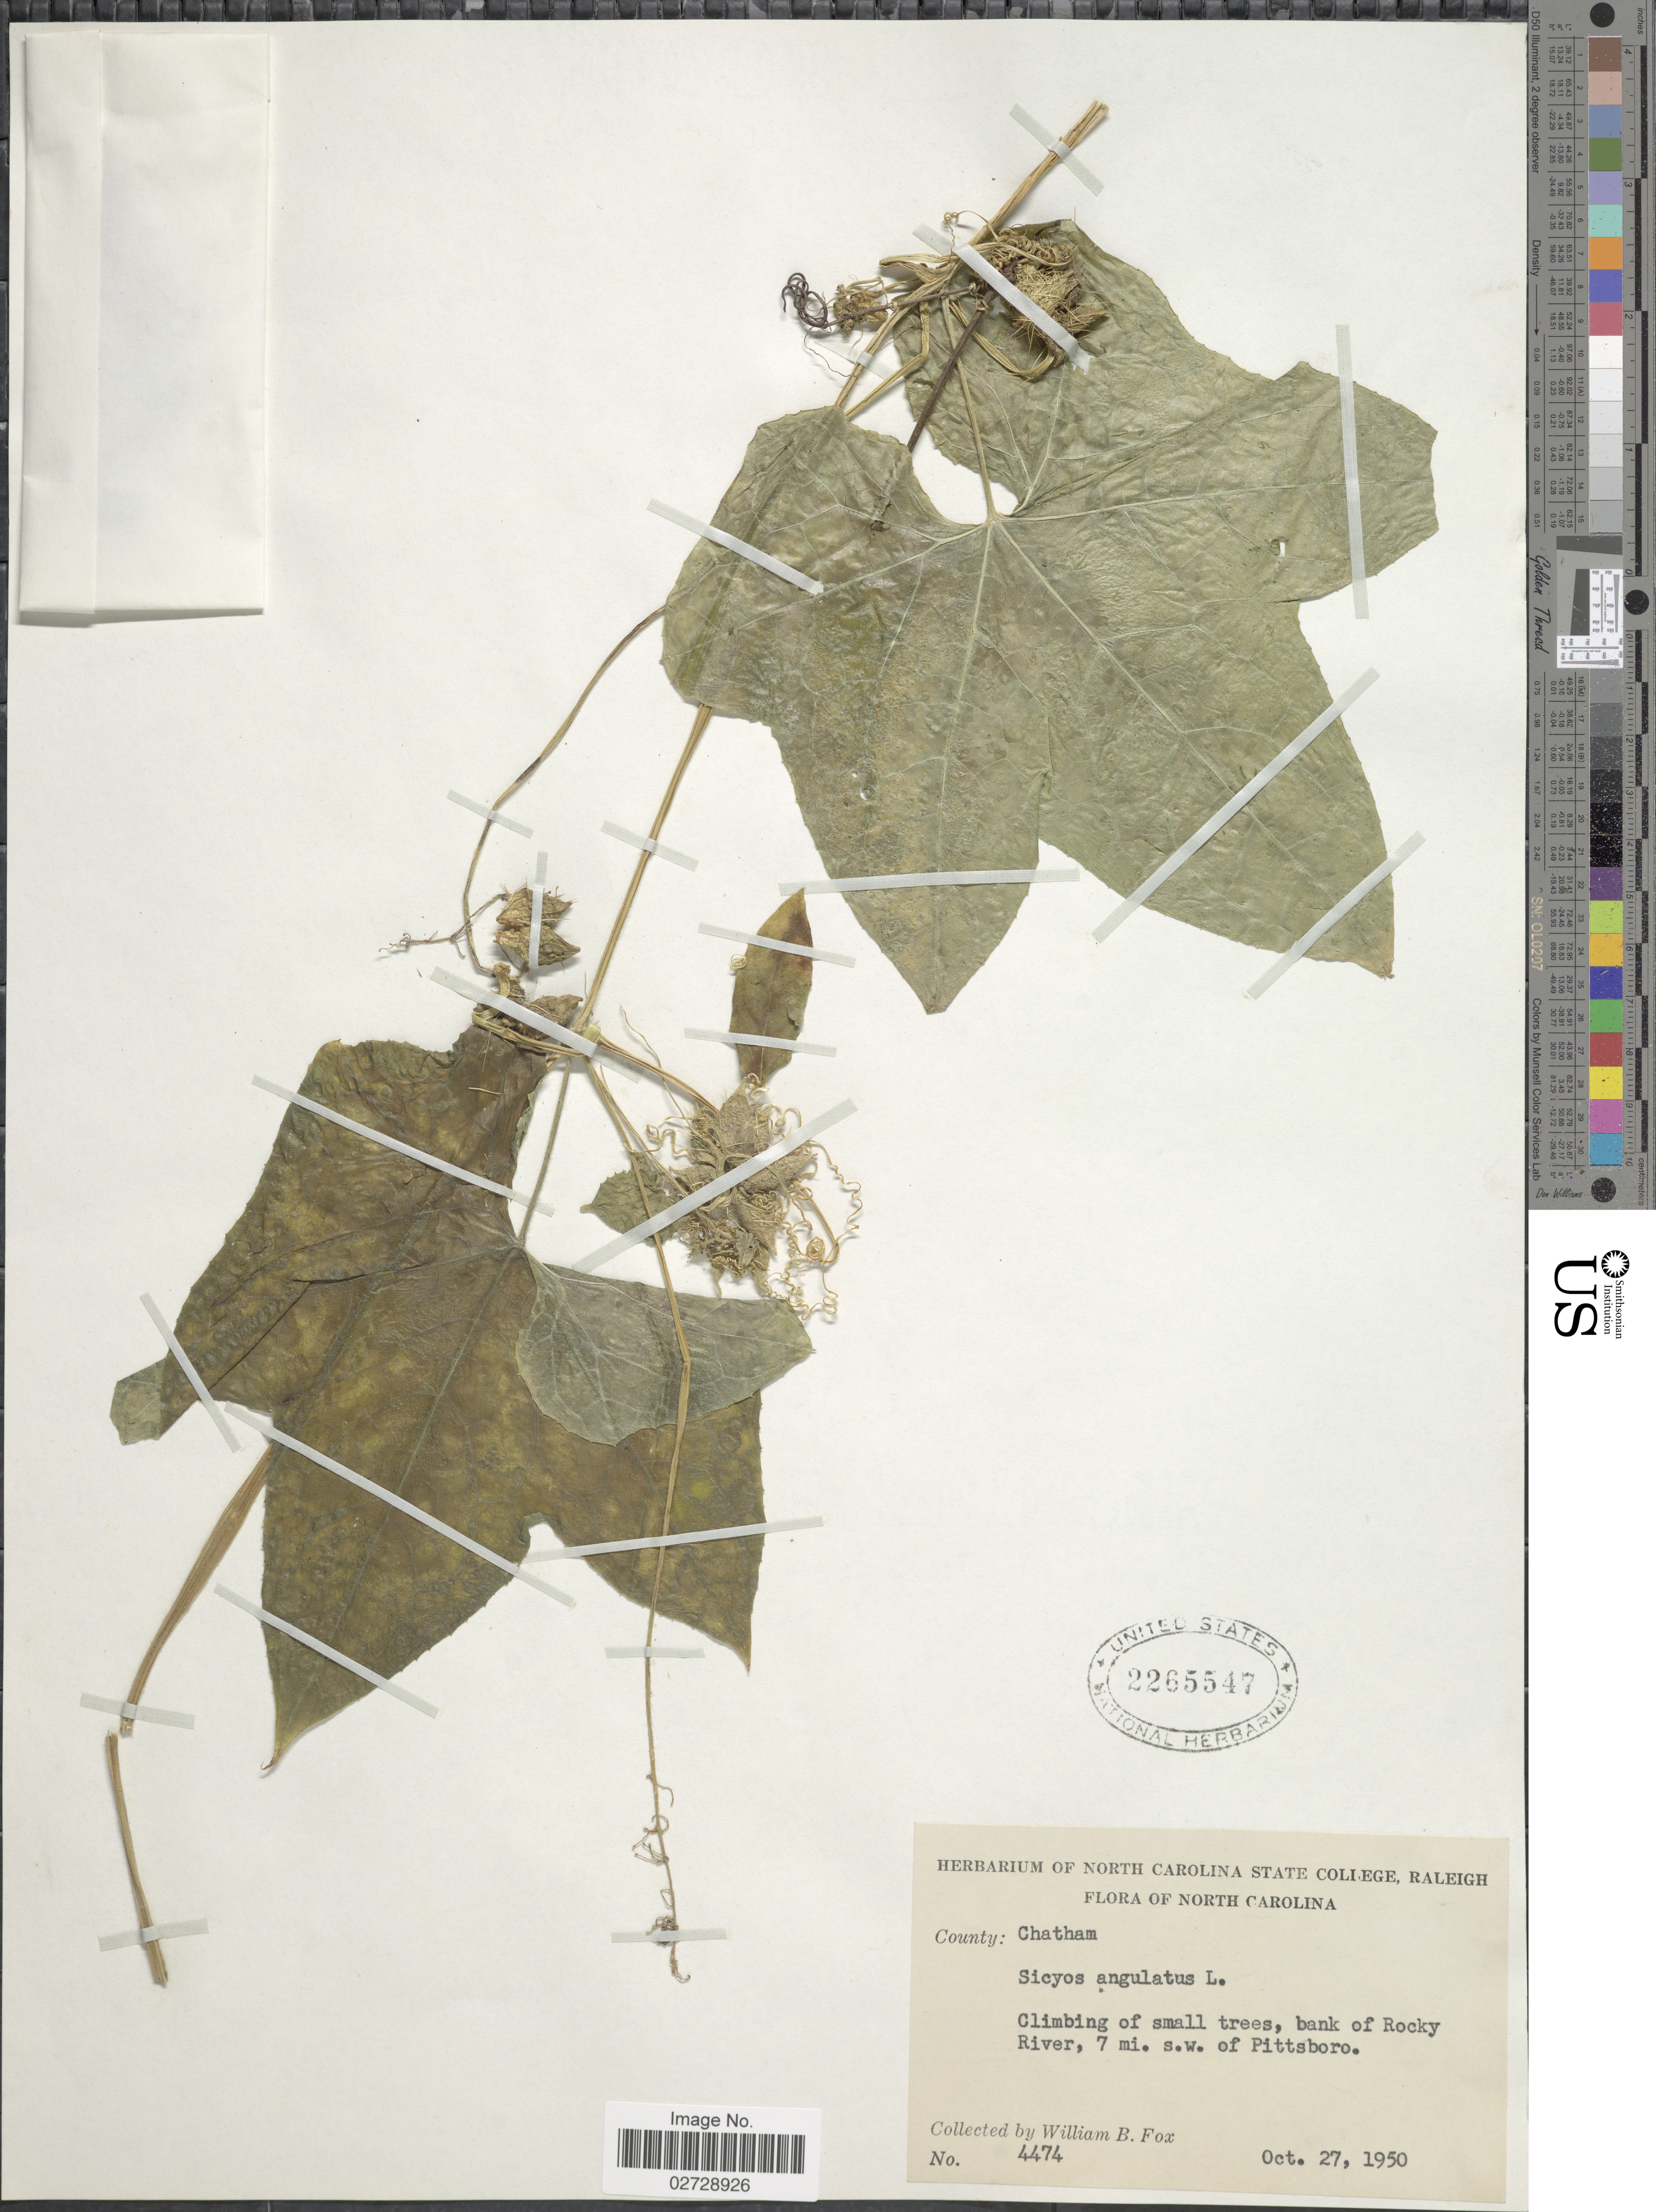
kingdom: Plantae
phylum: Tracheophyta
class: Magnoliopsida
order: Cucurbitales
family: Cucurbitaceae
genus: Sicyos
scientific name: Sicyos angulatus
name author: L.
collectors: W. B. Fox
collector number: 4474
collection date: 1950-10-27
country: United States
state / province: North Carolina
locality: County: Chatham, bank of Rocky River, 7 mi s.w. of Pittsboro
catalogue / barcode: US 2265547